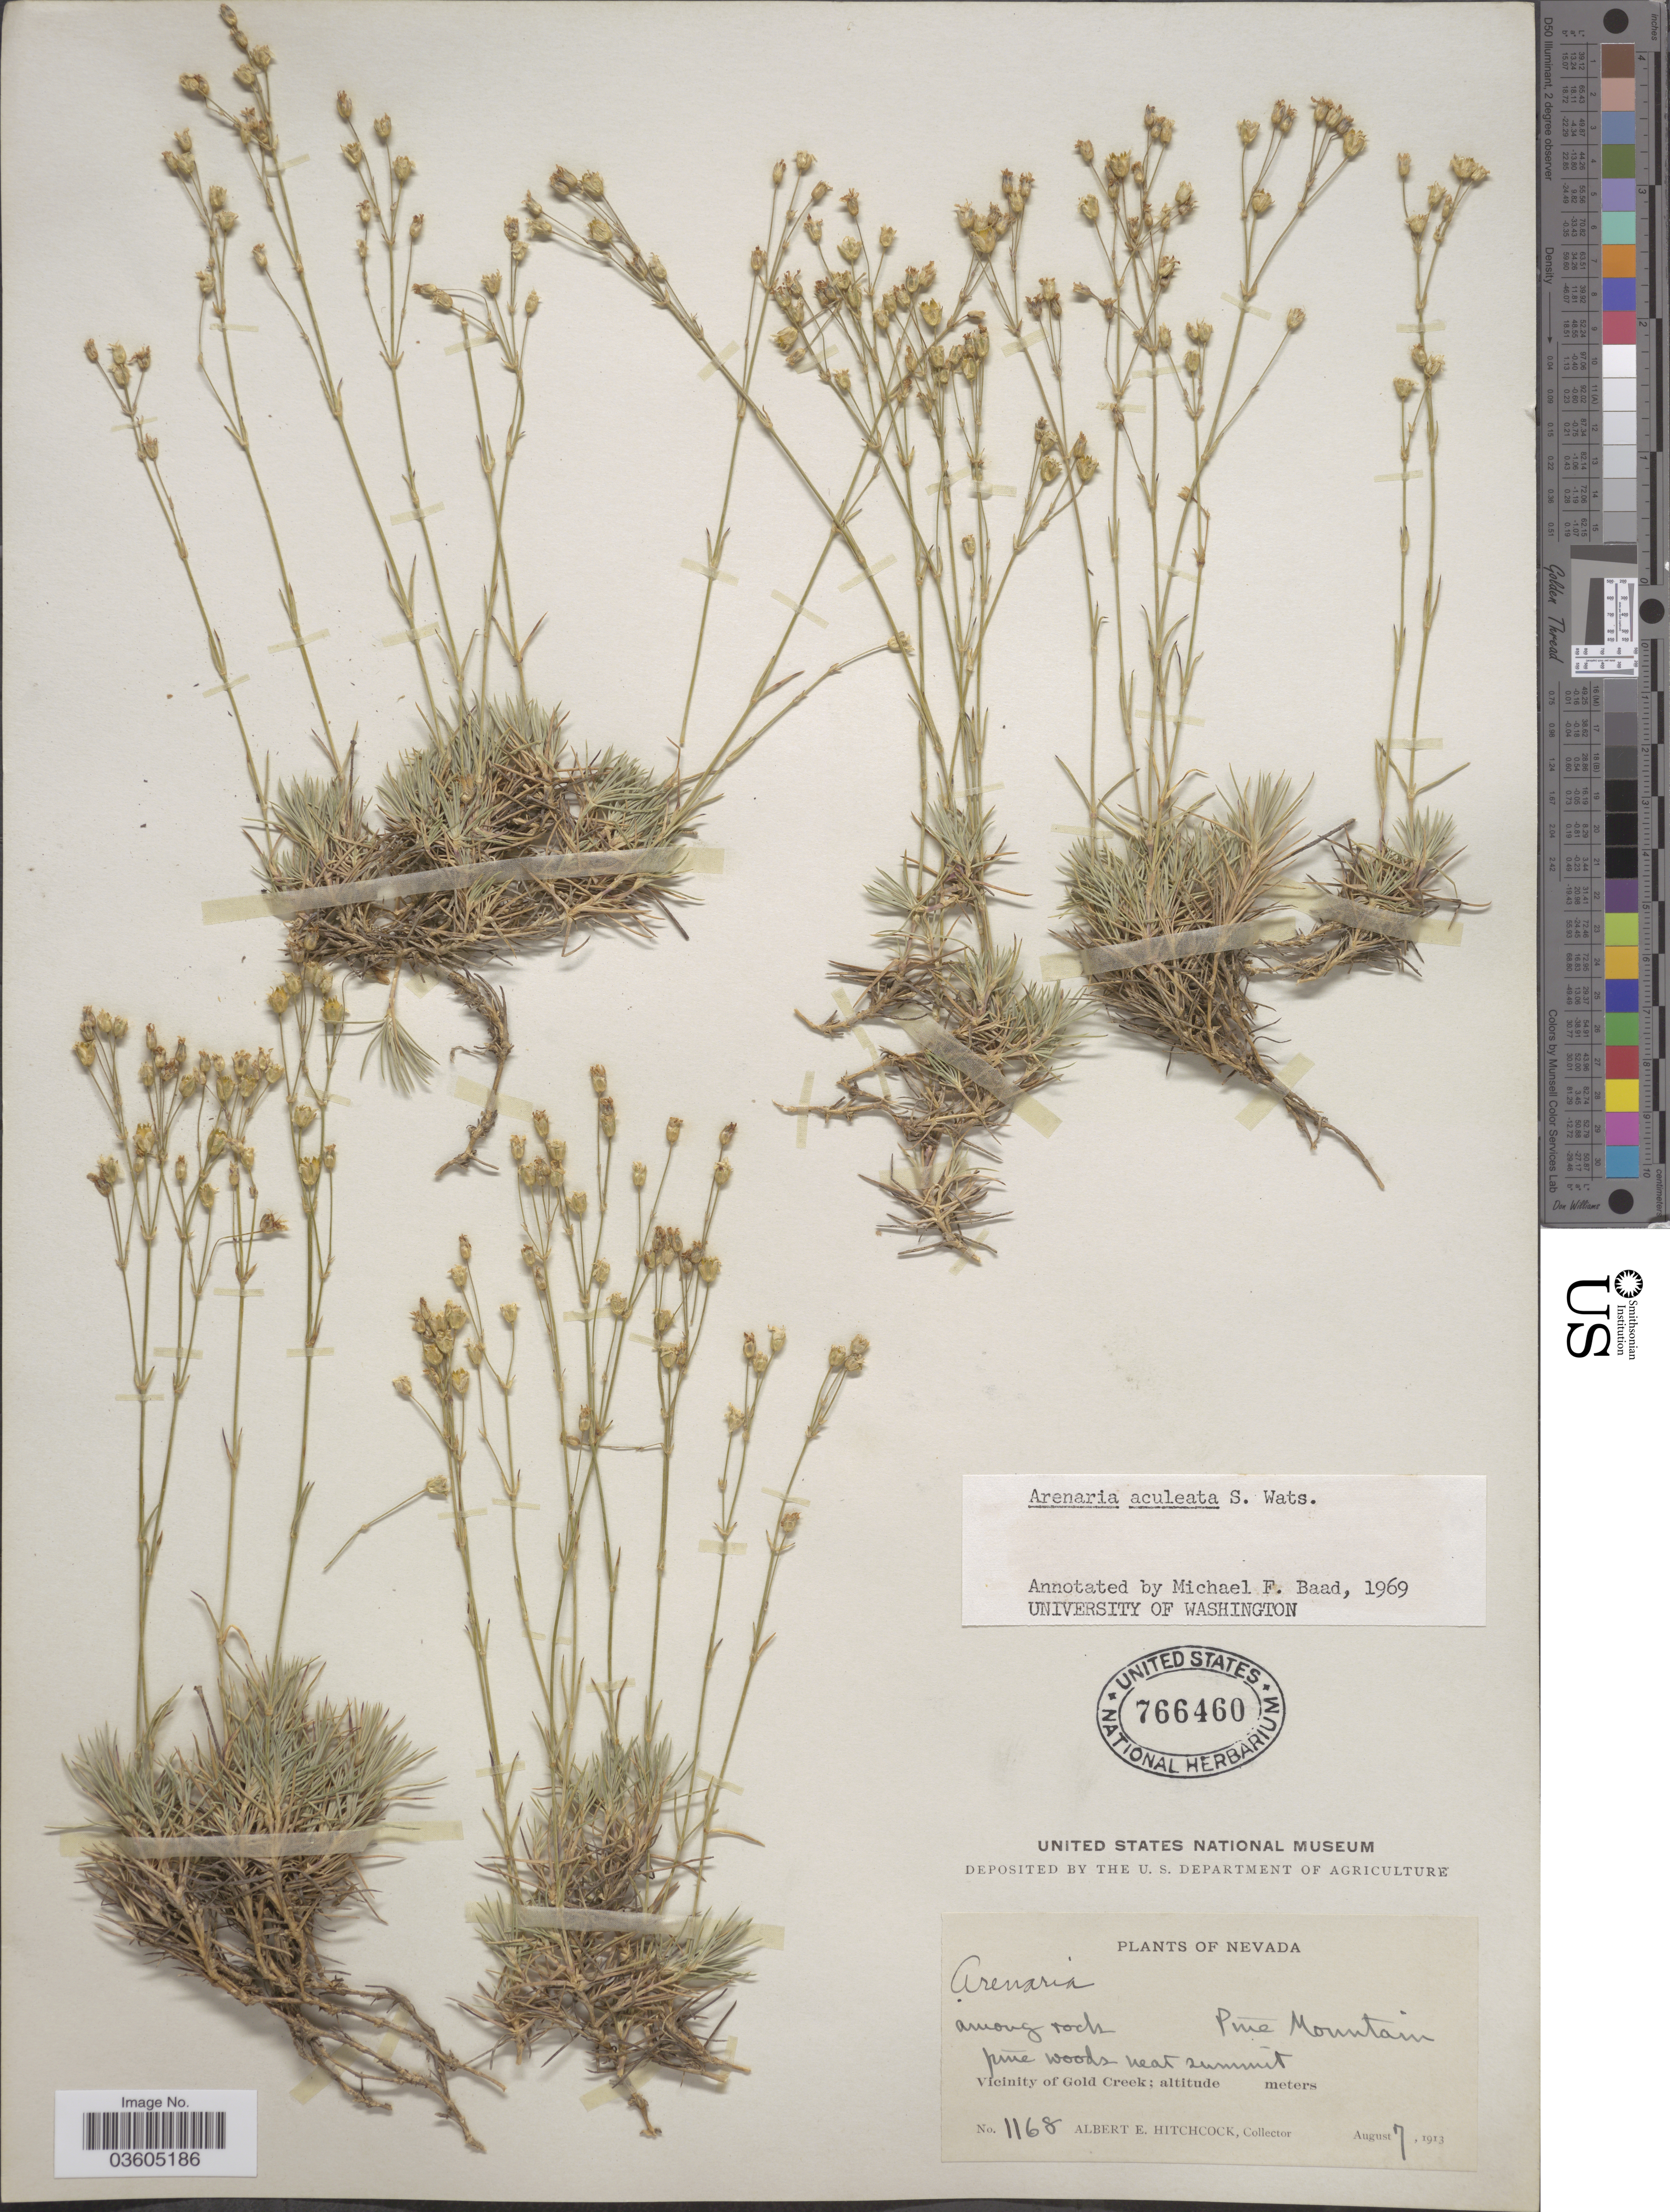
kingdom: Plantae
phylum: Tracheophyta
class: Magnoliopsida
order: Caryophyllales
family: Caryophyllaceae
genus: Eremogone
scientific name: Eremogone aculeata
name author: (S. Watson) Ikonn.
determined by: U.S. National Herbarium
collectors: A. Hitchcock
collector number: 1168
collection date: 1913-08-07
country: United States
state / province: Nevada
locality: Pine Mountain. Pine woods near summit. Vicinity of Gold Creek.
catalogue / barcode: US 766460